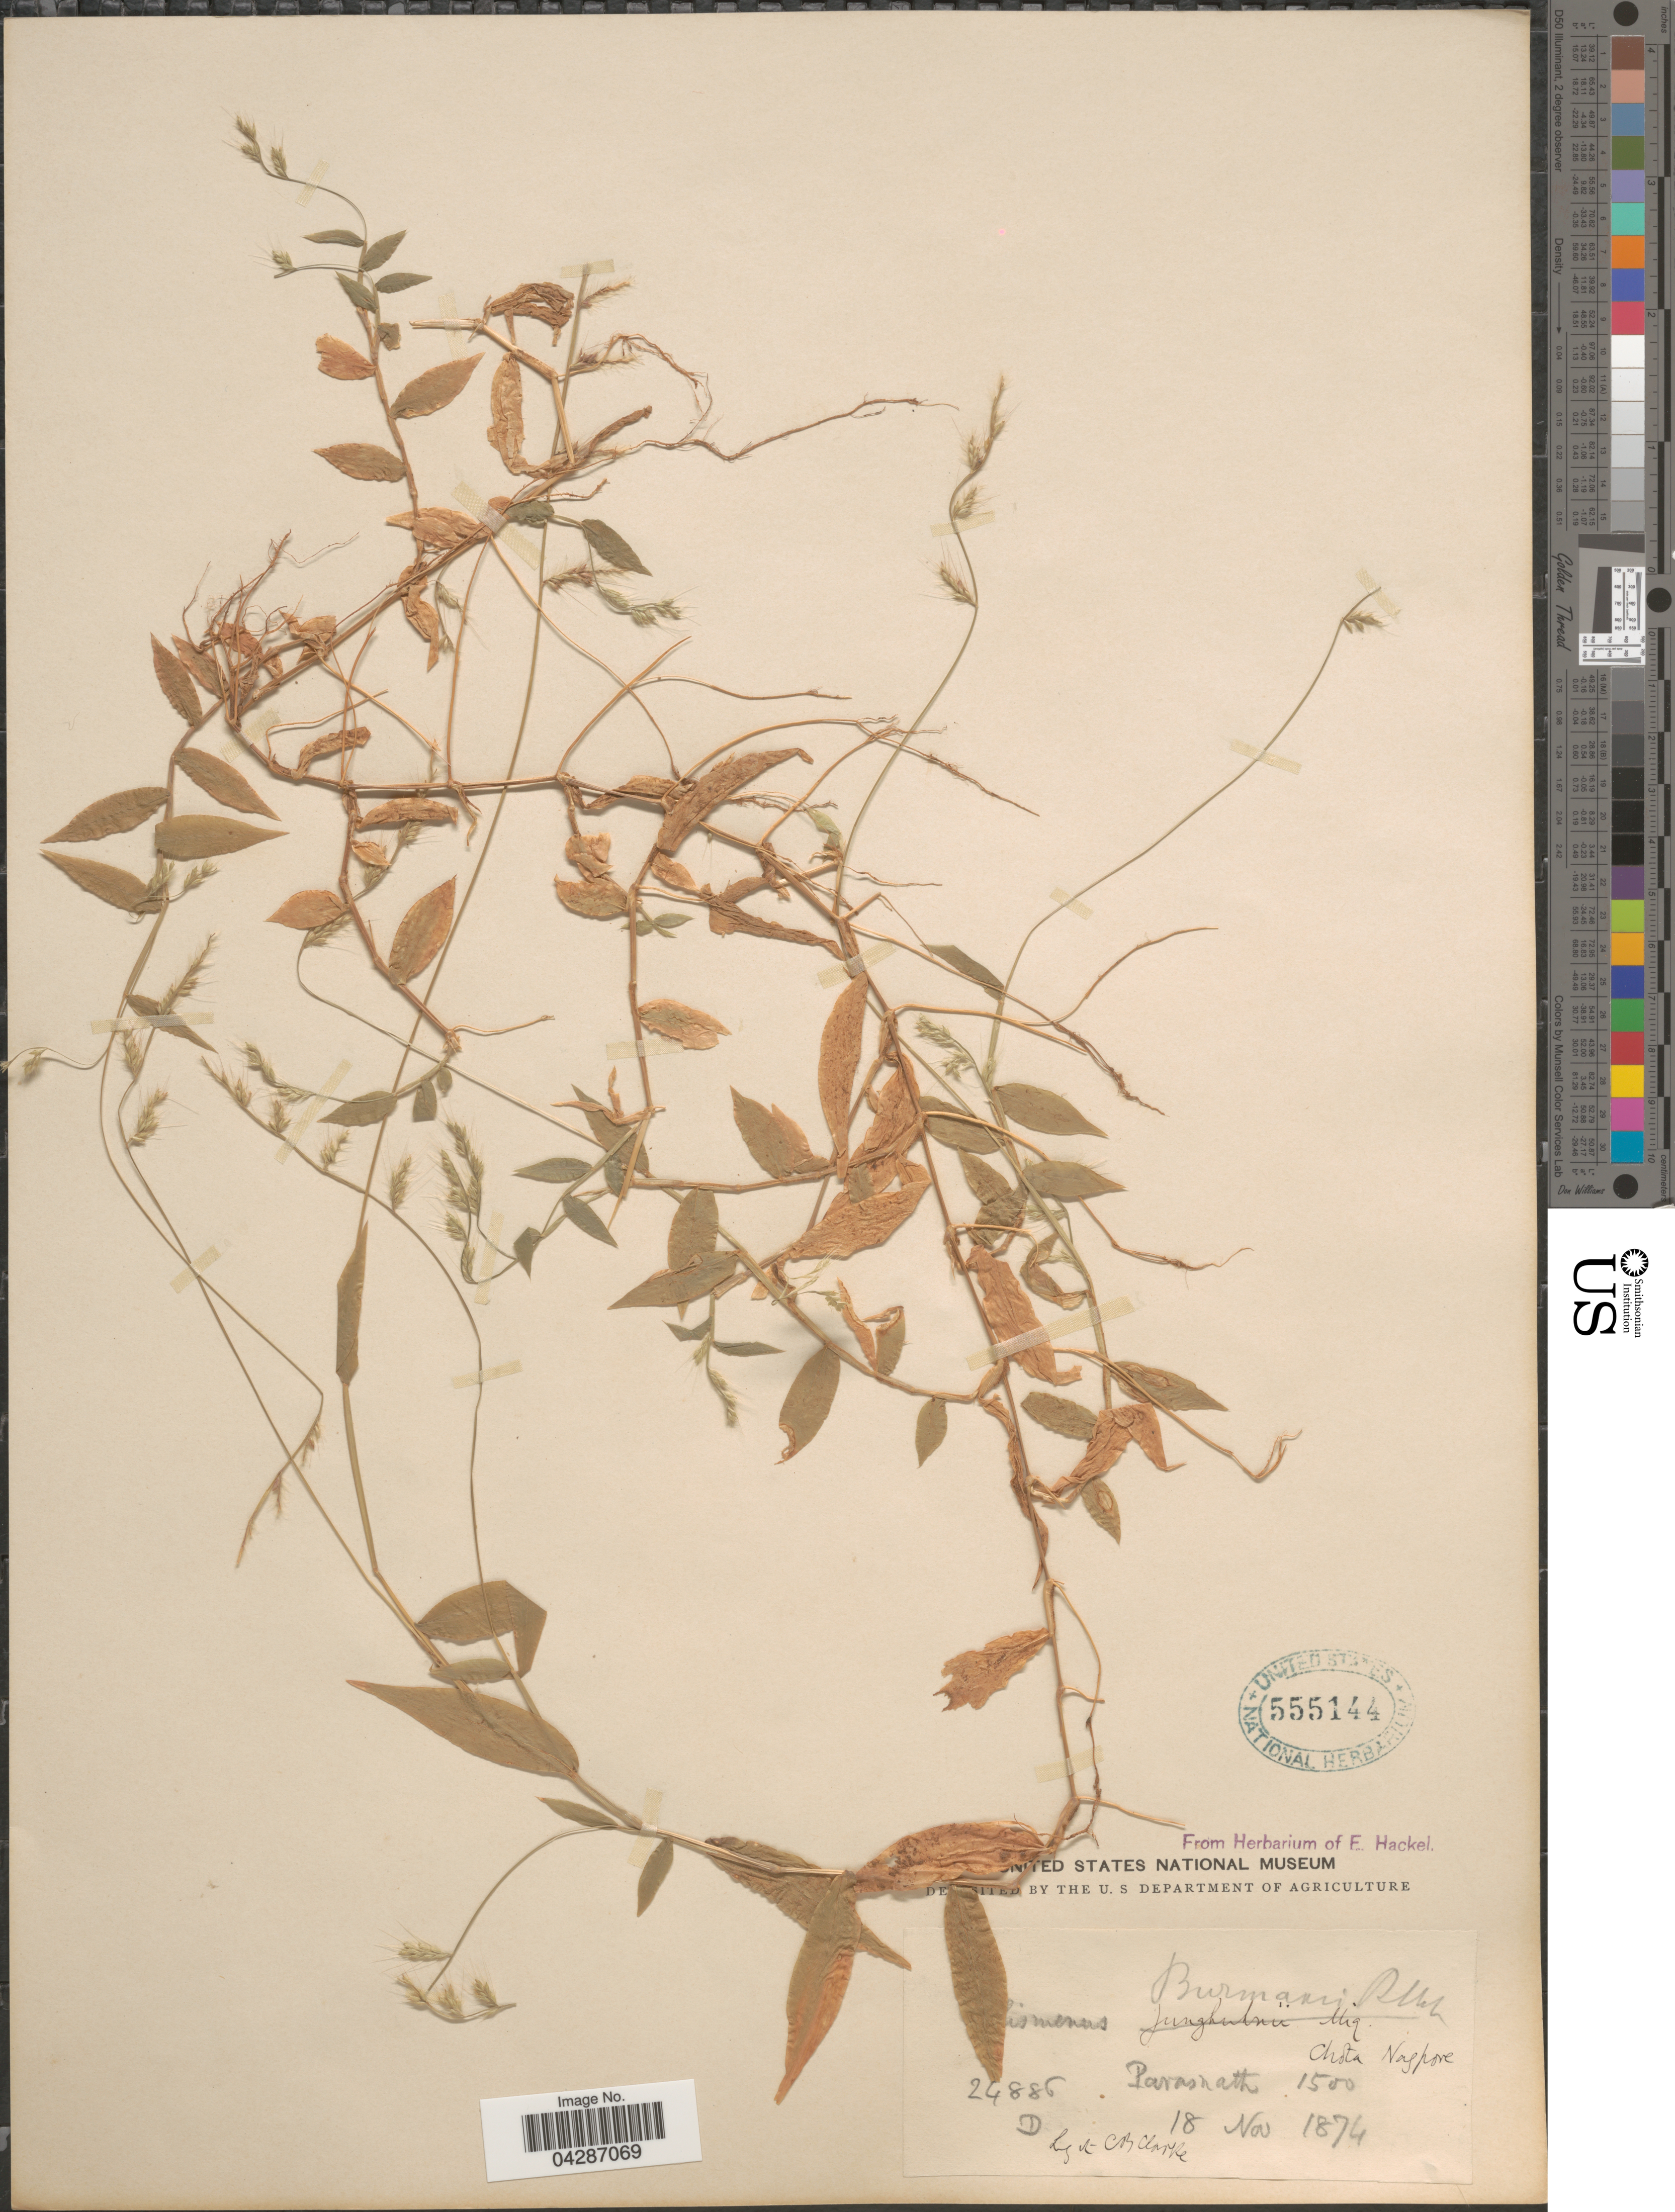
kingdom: Plantae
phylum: Tracheophyta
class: Liliopsida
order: Poales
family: Poaceae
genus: Oplismenus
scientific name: Oplismenus burmannii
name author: (Retz.) P. Beauv.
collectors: C. B. Clarke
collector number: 24886D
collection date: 1874-11-18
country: India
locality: Parasnath. Chota Nagpore.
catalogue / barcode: US 555144